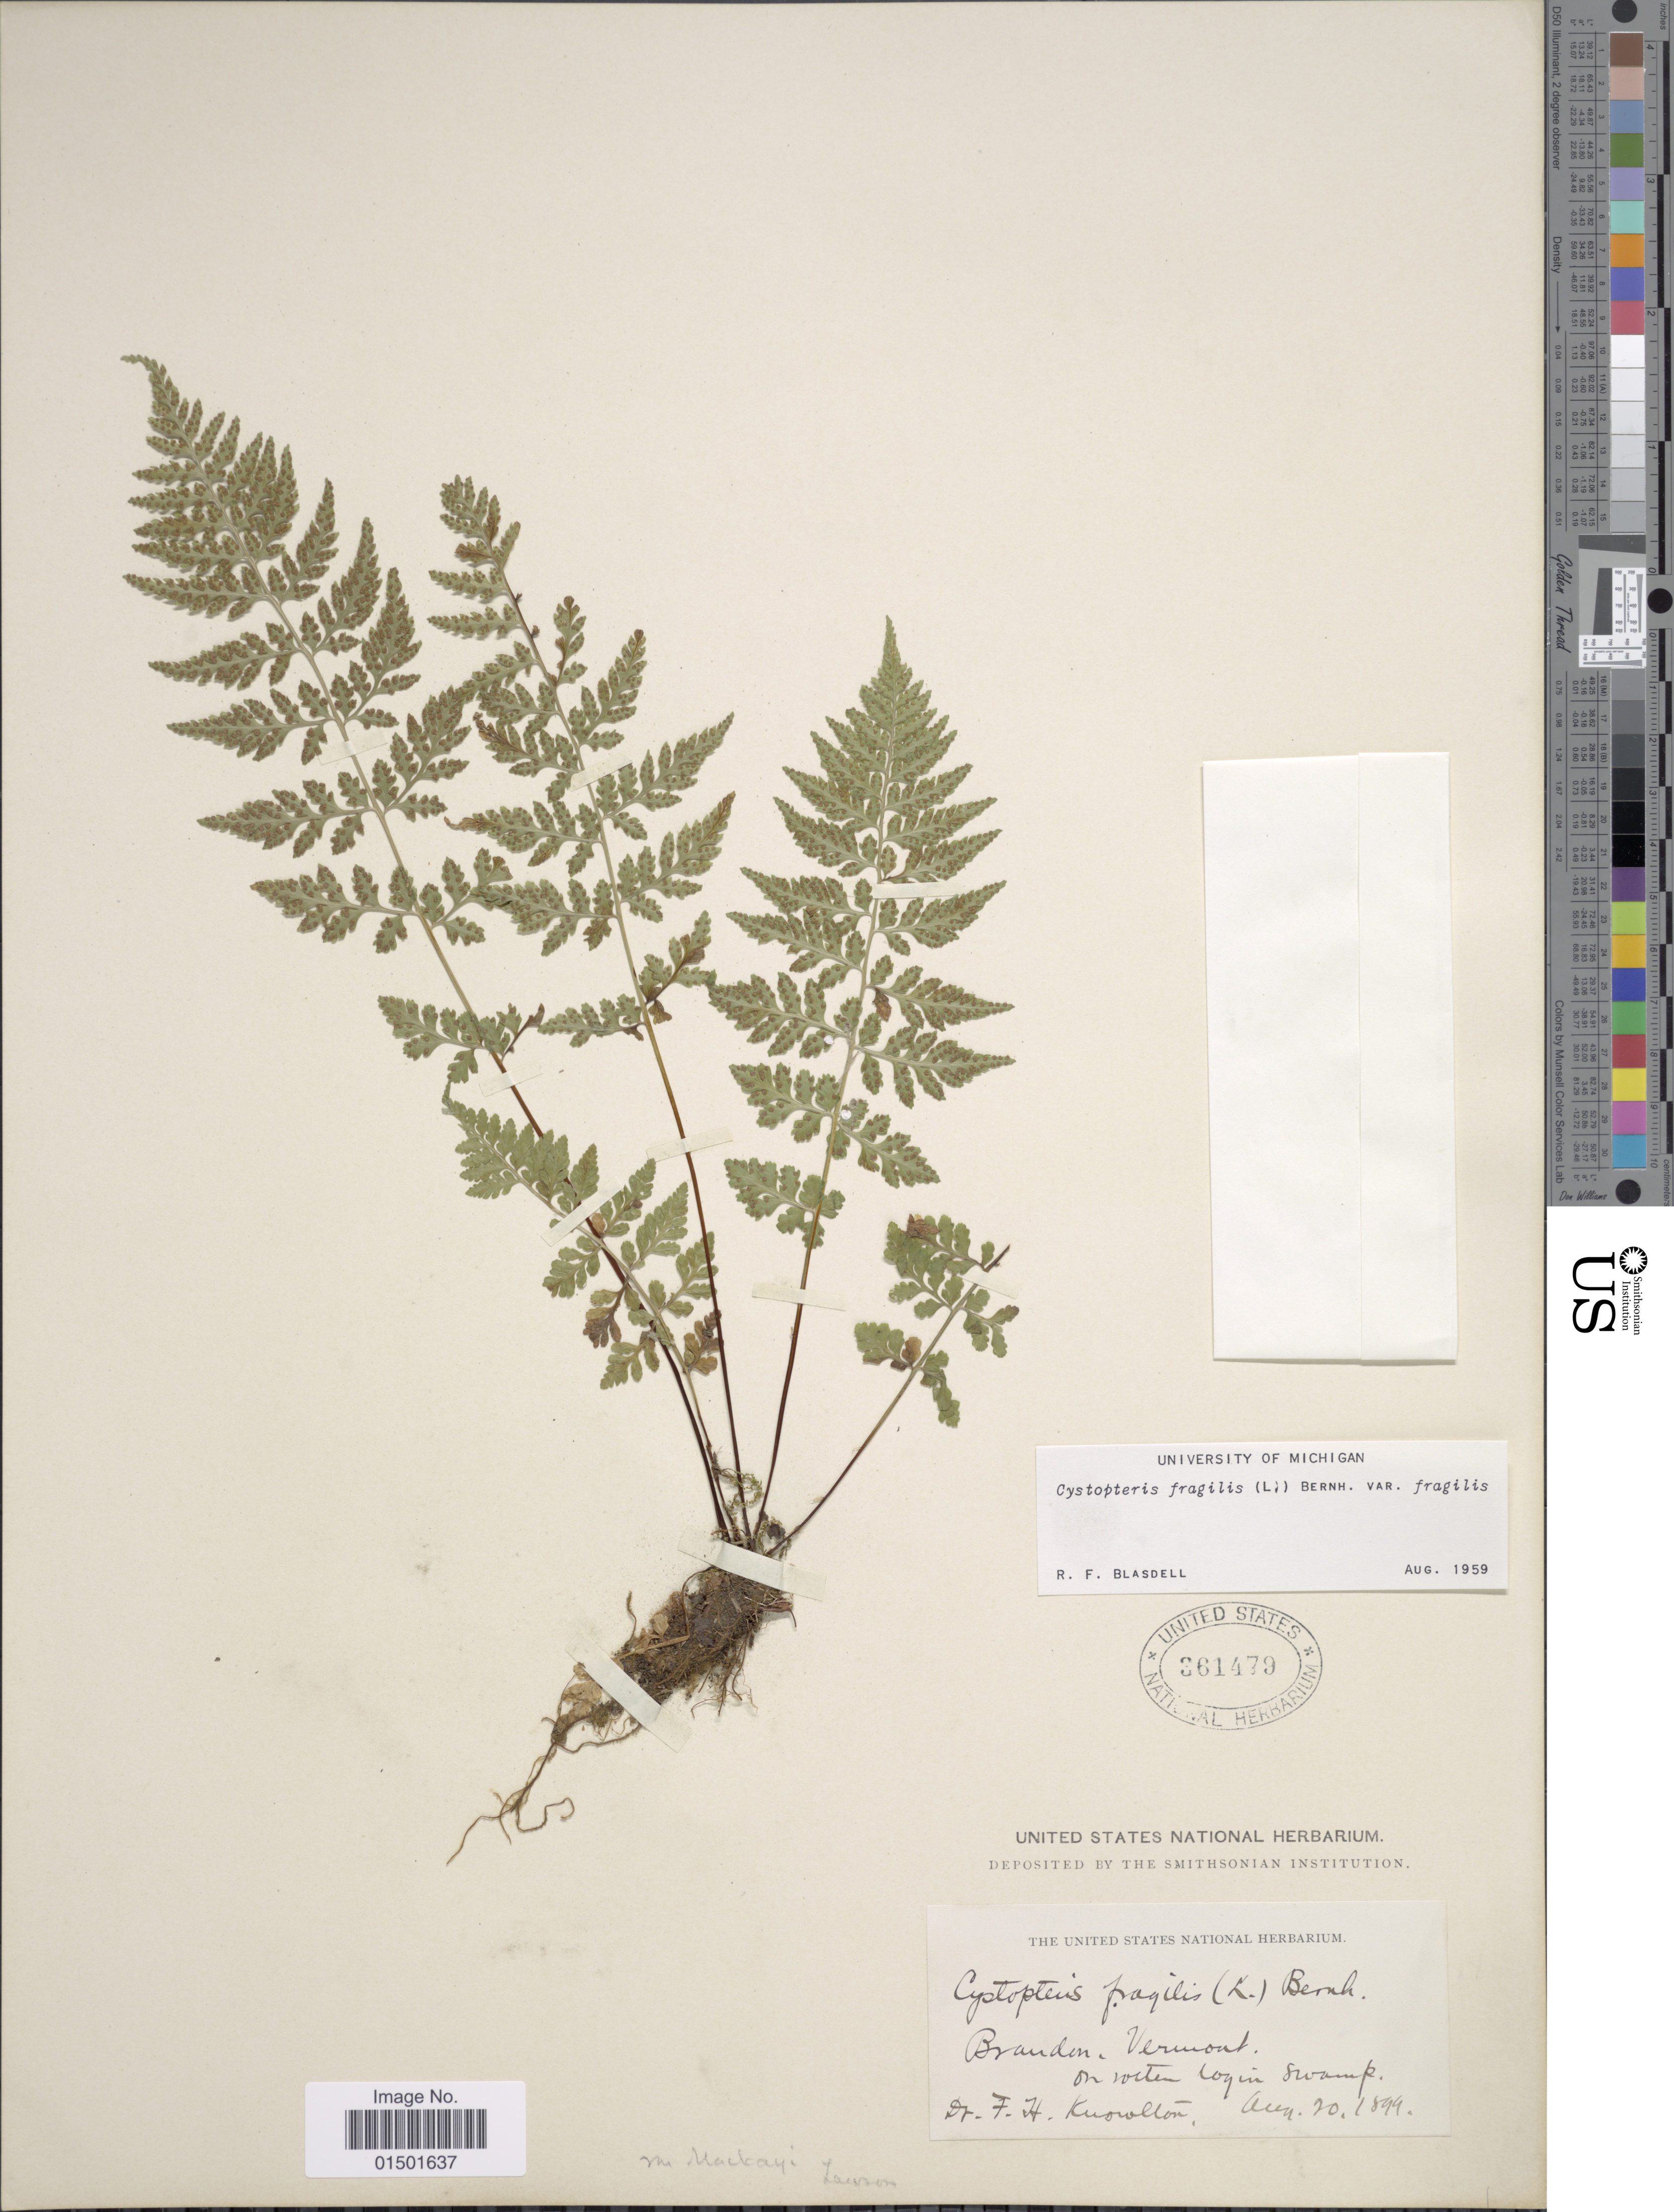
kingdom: Plantae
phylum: Tracheophyta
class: Polypodiopsida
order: Polypodiales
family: Cystopteridaceae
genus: Cystopteris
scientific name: Cystopteris fragilis var. fragilis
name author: (L.) Bernh.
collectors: F. H. Knowlton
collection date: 1894-08-20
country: United States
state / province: Vermont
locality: Branden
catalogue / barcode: US 361479